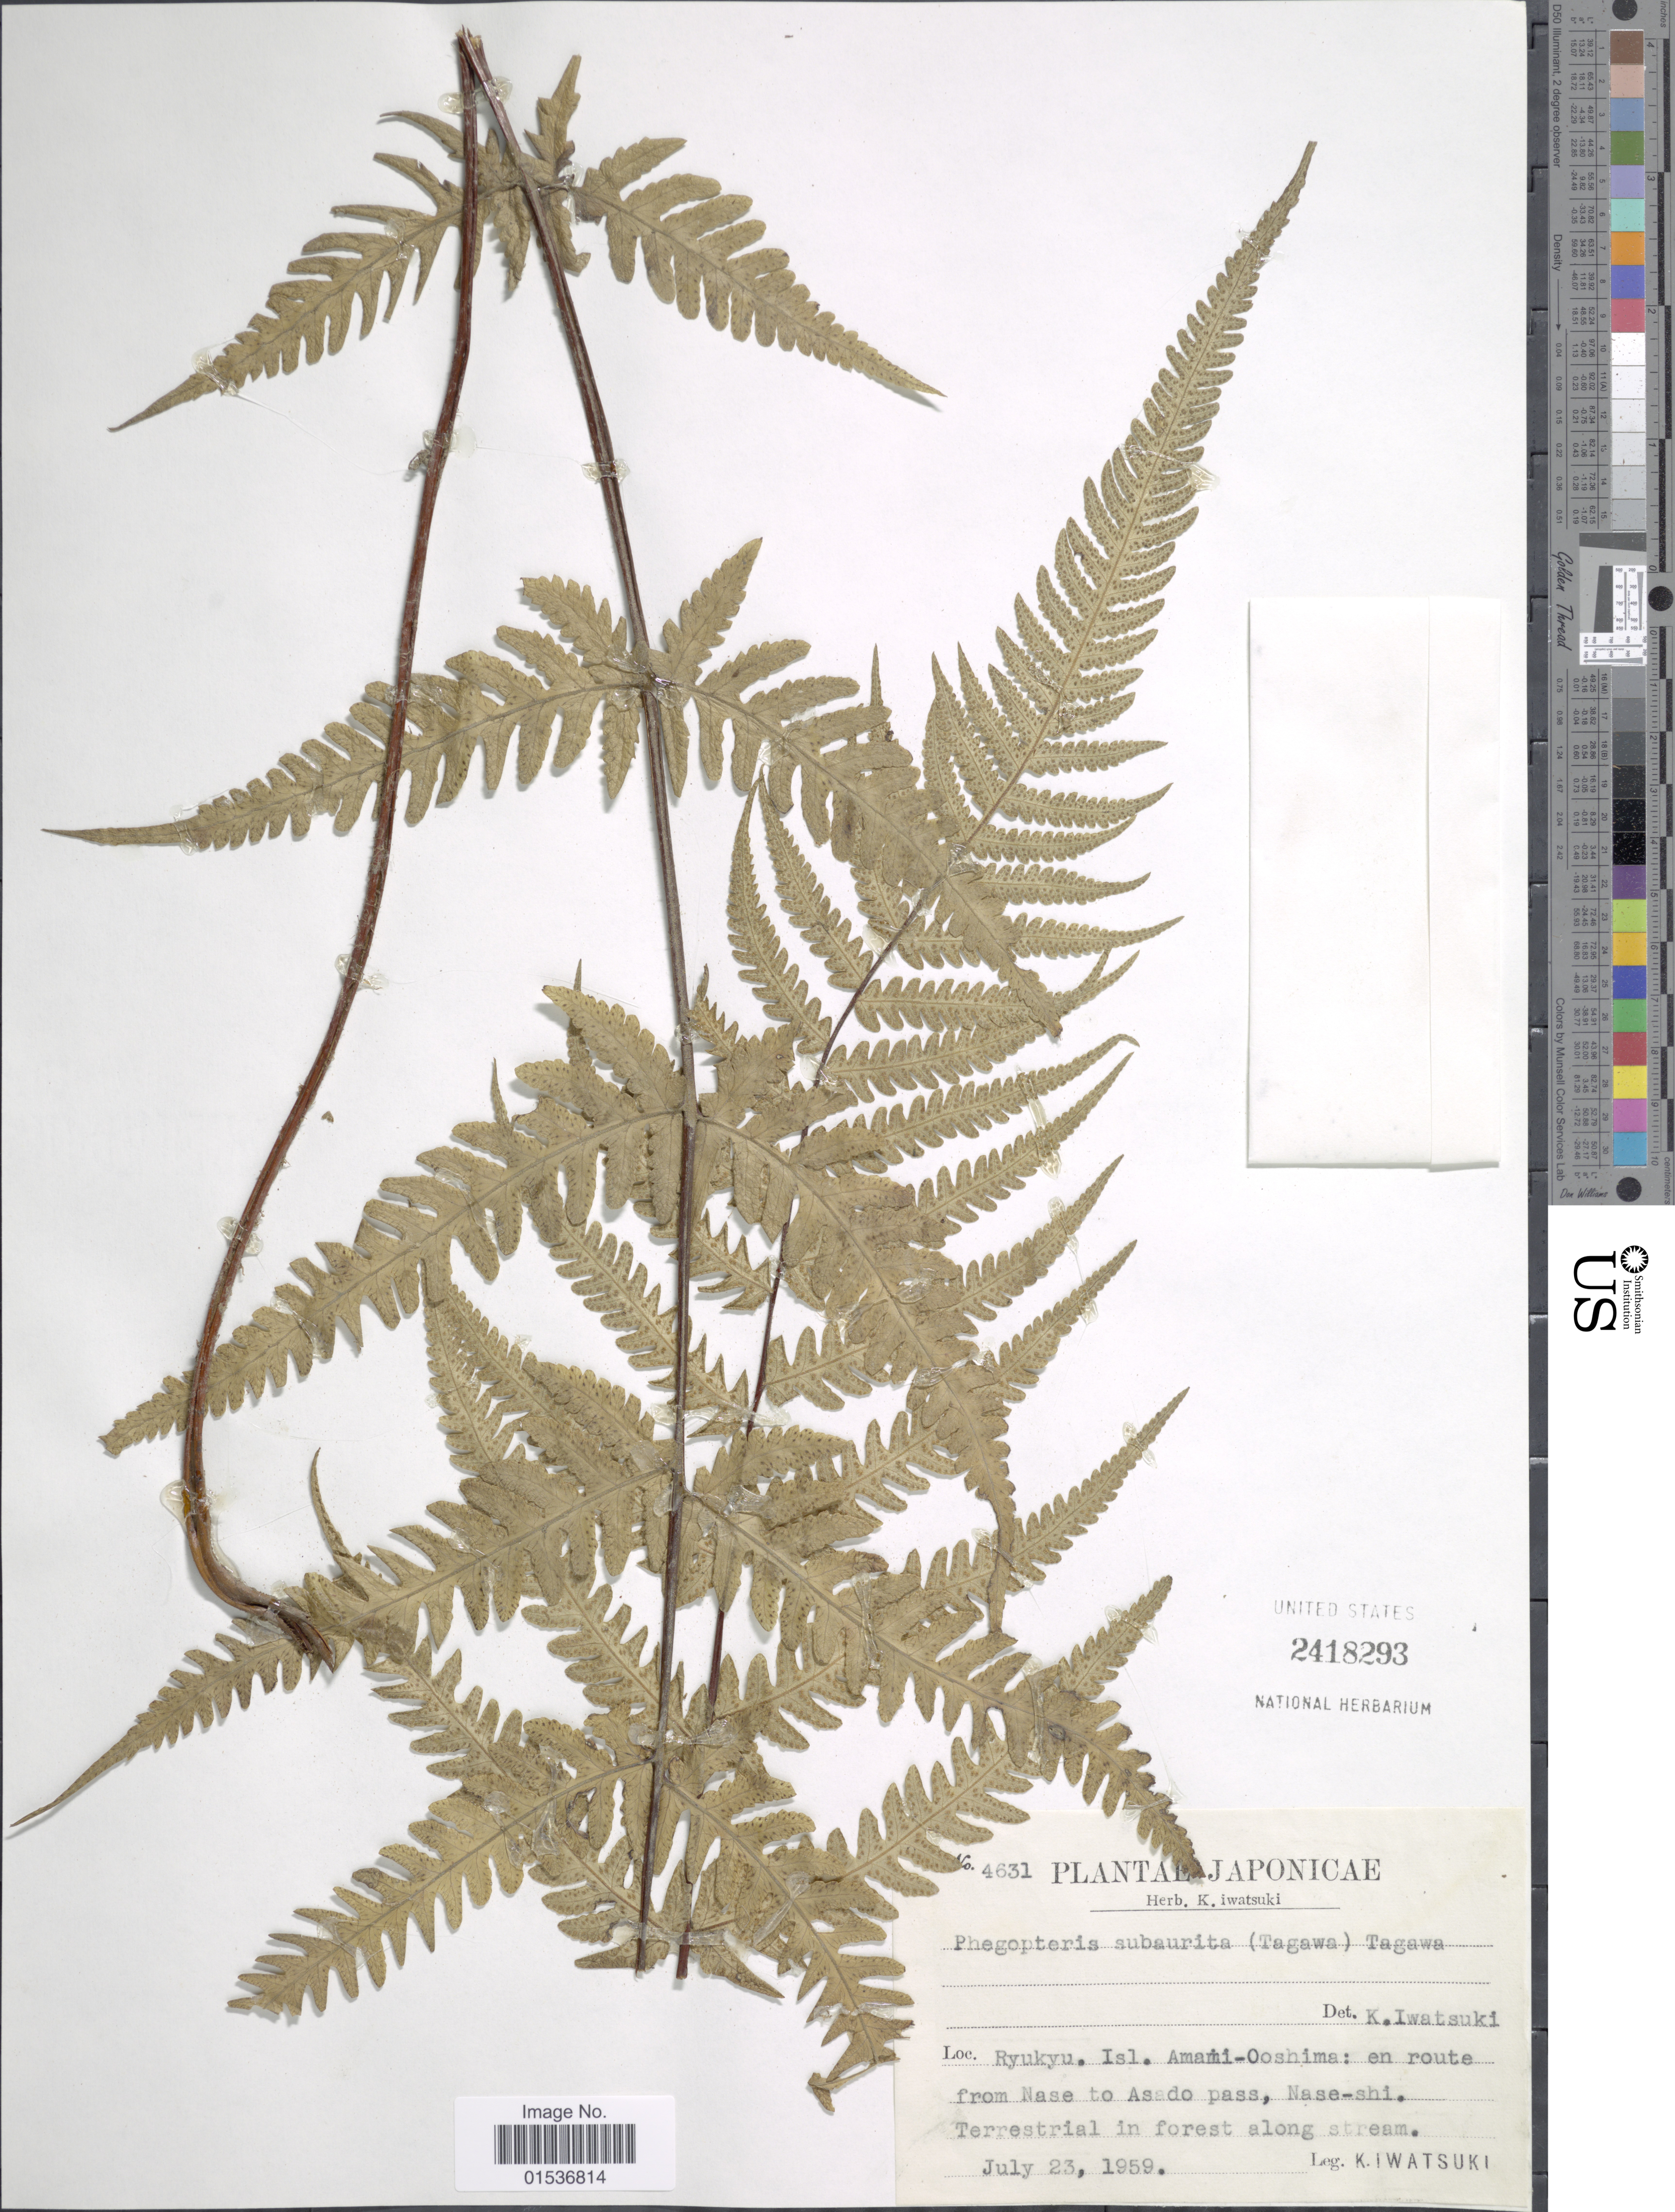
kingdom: Plantae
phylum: Tracheophyta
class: Polypodiopsida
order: Polypodiales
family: Thelypteridaceae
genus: Pseudophegopteris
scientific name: Pseudophegopteris subaurita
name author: (Tagawa) Ching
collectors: K. Iwatsuki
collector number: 4631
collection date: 1959-07-23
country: Japan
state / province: Okinawa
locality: Japonicae. Ryukyu. Isl. Amami-Ooshima: en route from Nase to Asado pass, Nase-shi.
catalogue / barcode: US 2418293